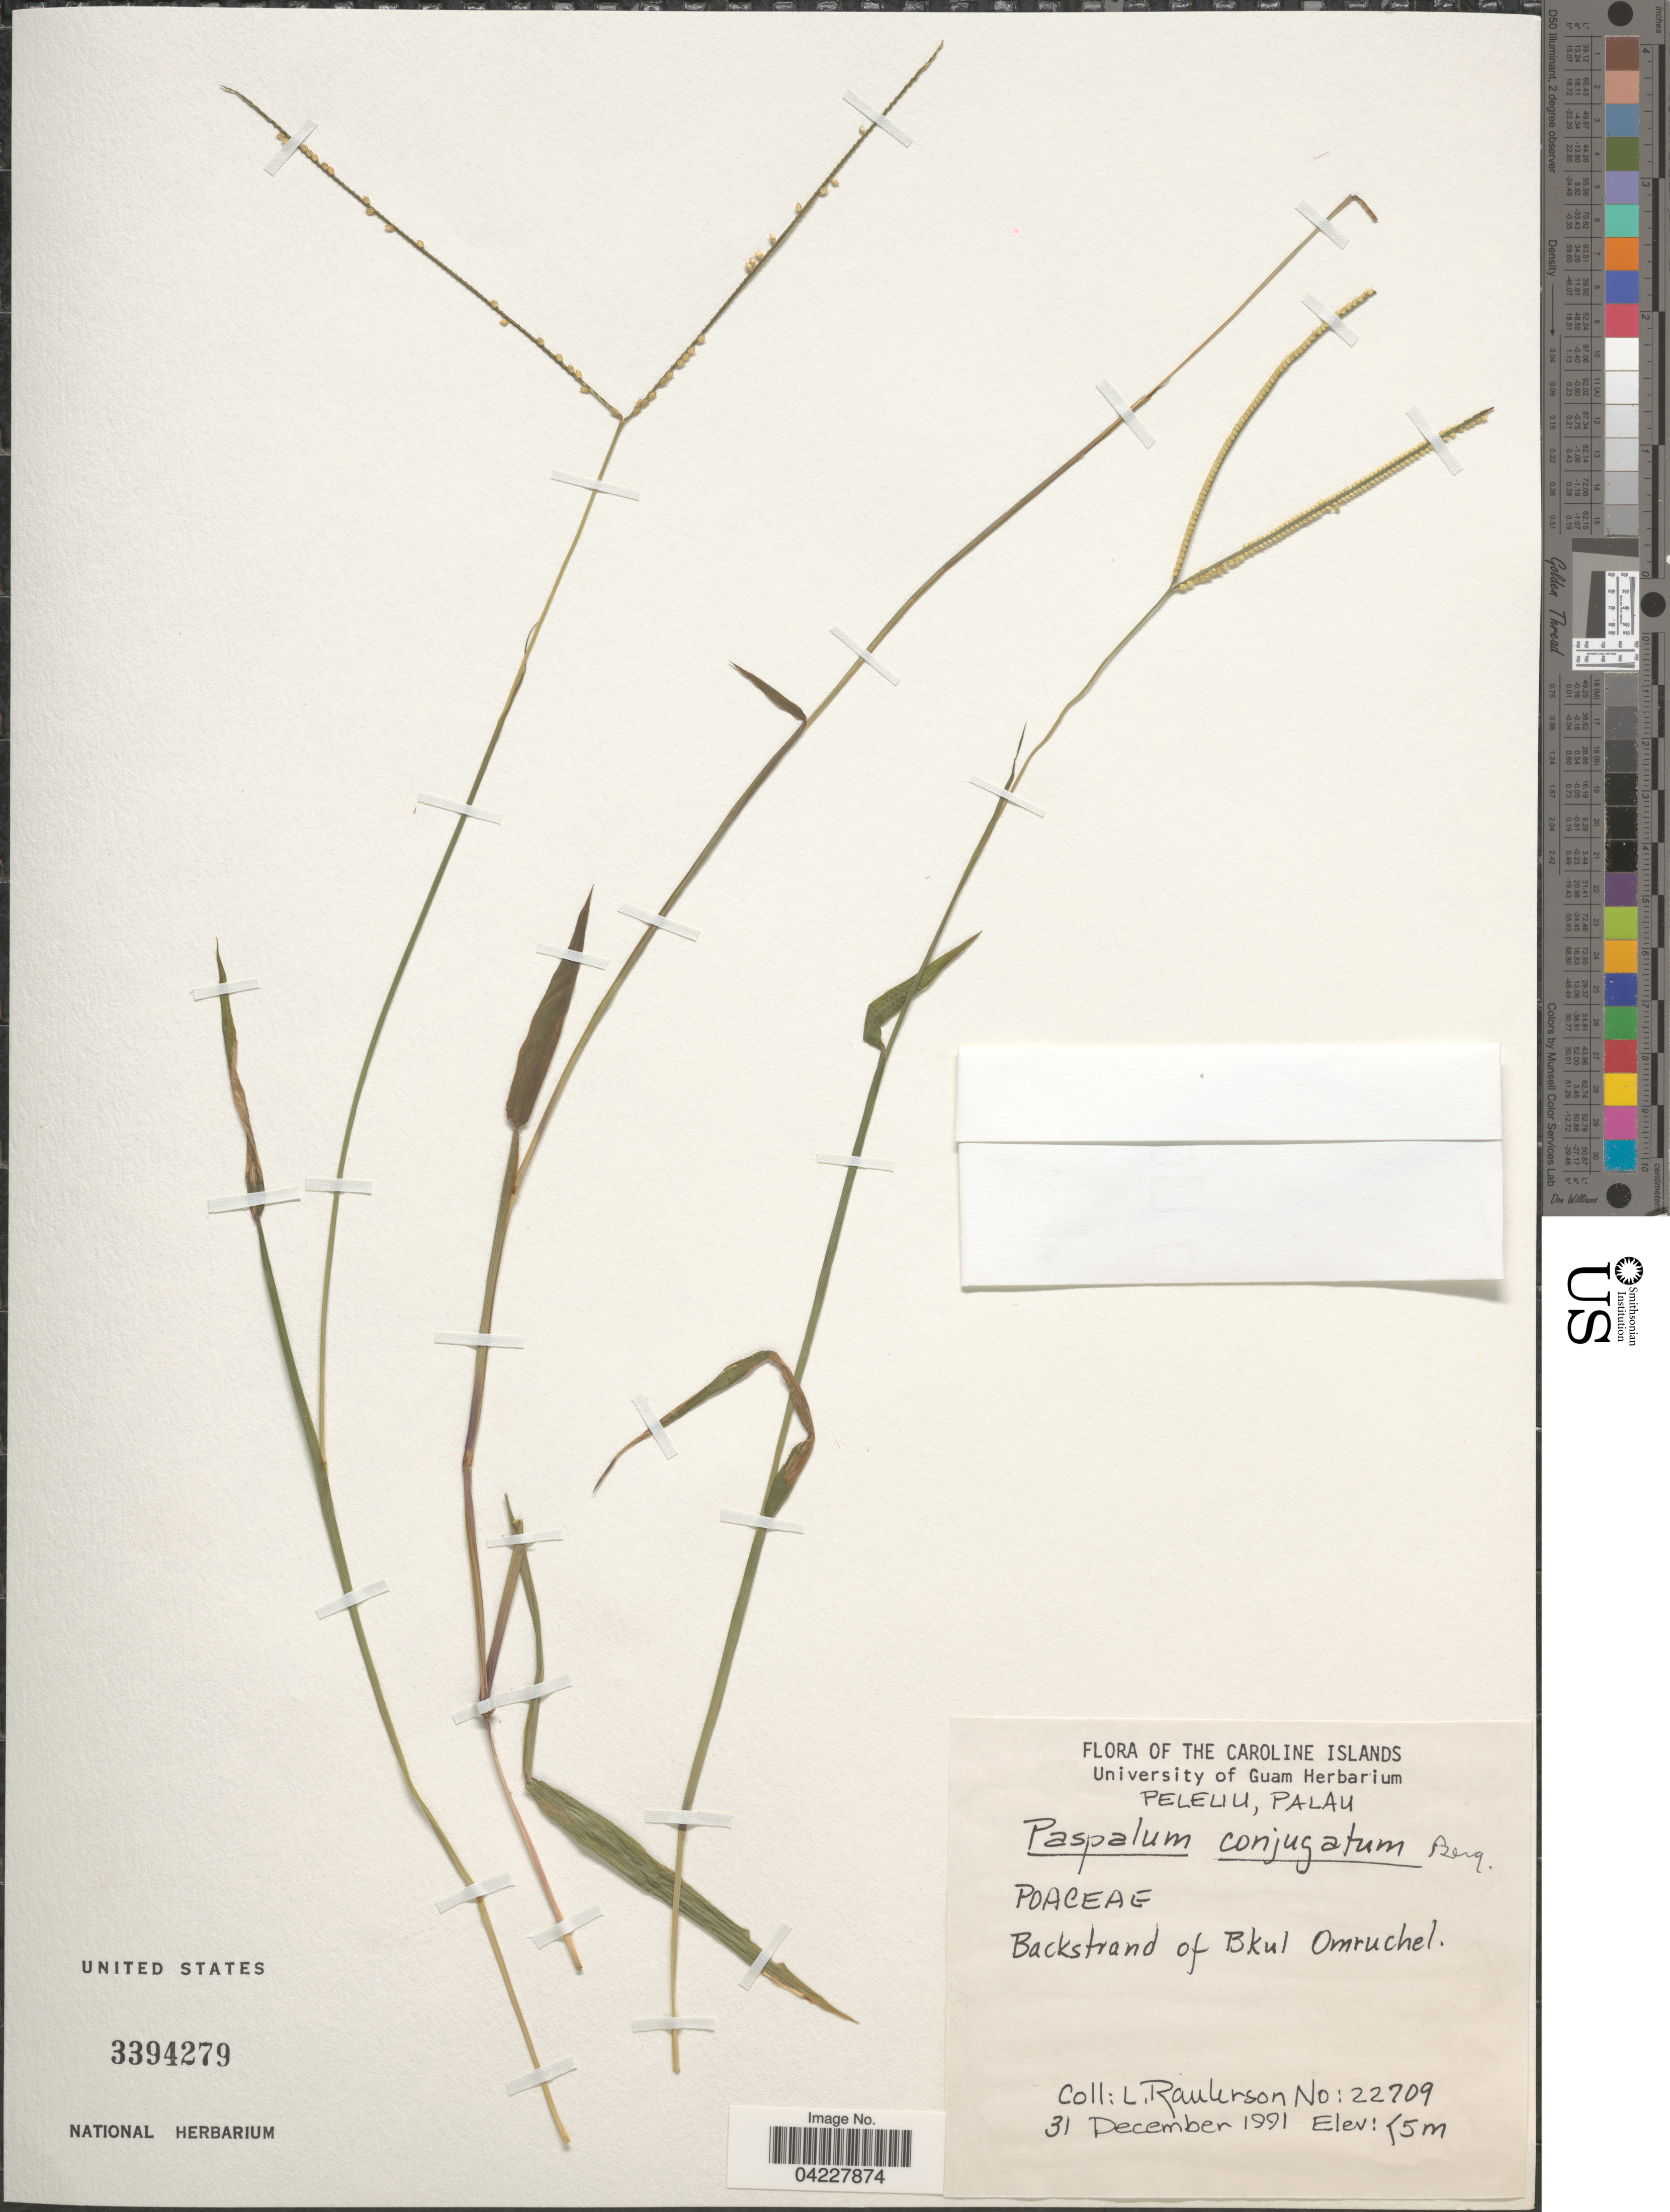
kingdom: Plantae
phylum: Tracheophyta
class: Liliopsida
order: Poales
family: Poaceae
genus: Paspalum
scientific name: Paspalum conjugatum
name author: P.J. Bergius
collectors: L. Raulerson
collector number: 22709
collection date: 1991-12-31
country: Palau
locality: The Caroline Islands. Peleuu, Palau. Backstrand of Bkul Omruchel.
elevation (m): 5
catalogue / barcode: US 3394279